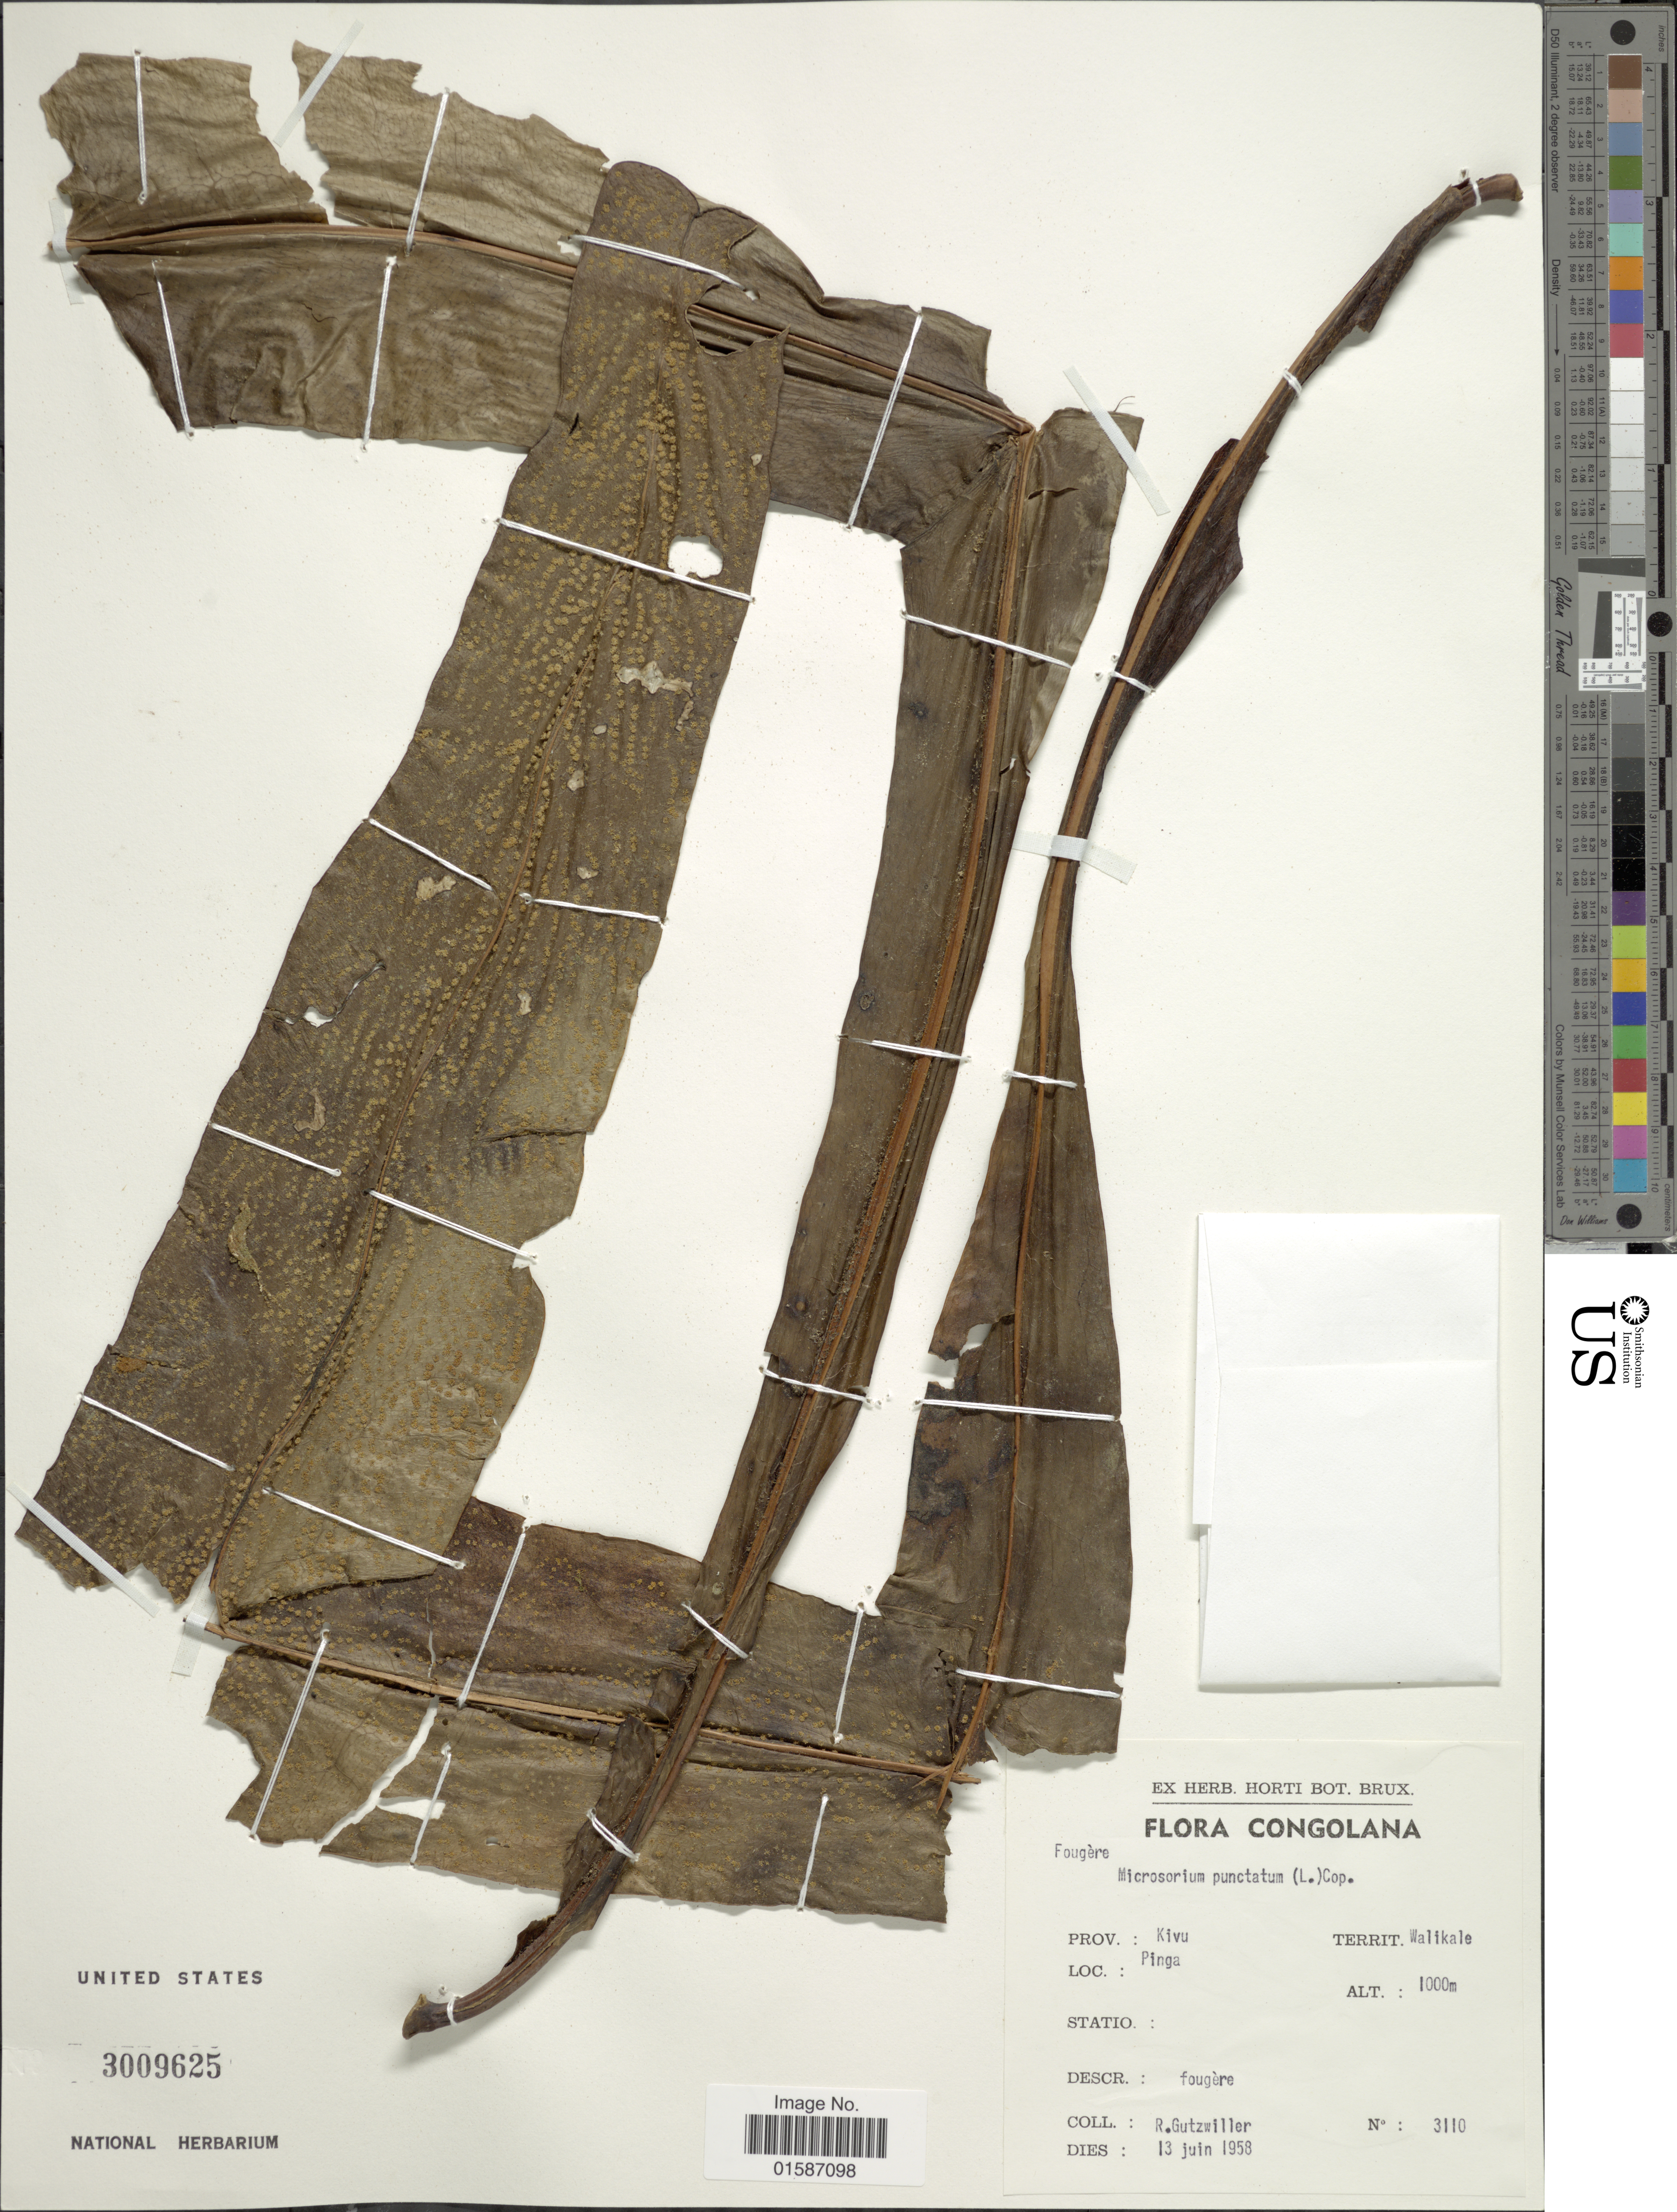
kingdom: Plantae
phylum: Tracheophyta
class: Polypodiopsida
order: Polypodiales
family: Polypodiaceae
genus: Microsorum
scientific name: Microsorum punctatum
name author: (L.) Copel.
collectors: R. Gutzwiller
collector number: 3110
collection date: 1958-06-13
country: Congo, Democratic Republic of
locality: Congolana, Prov. Kivu, territ Walikale, Pinga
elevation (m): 1000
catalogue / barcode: US 30096325